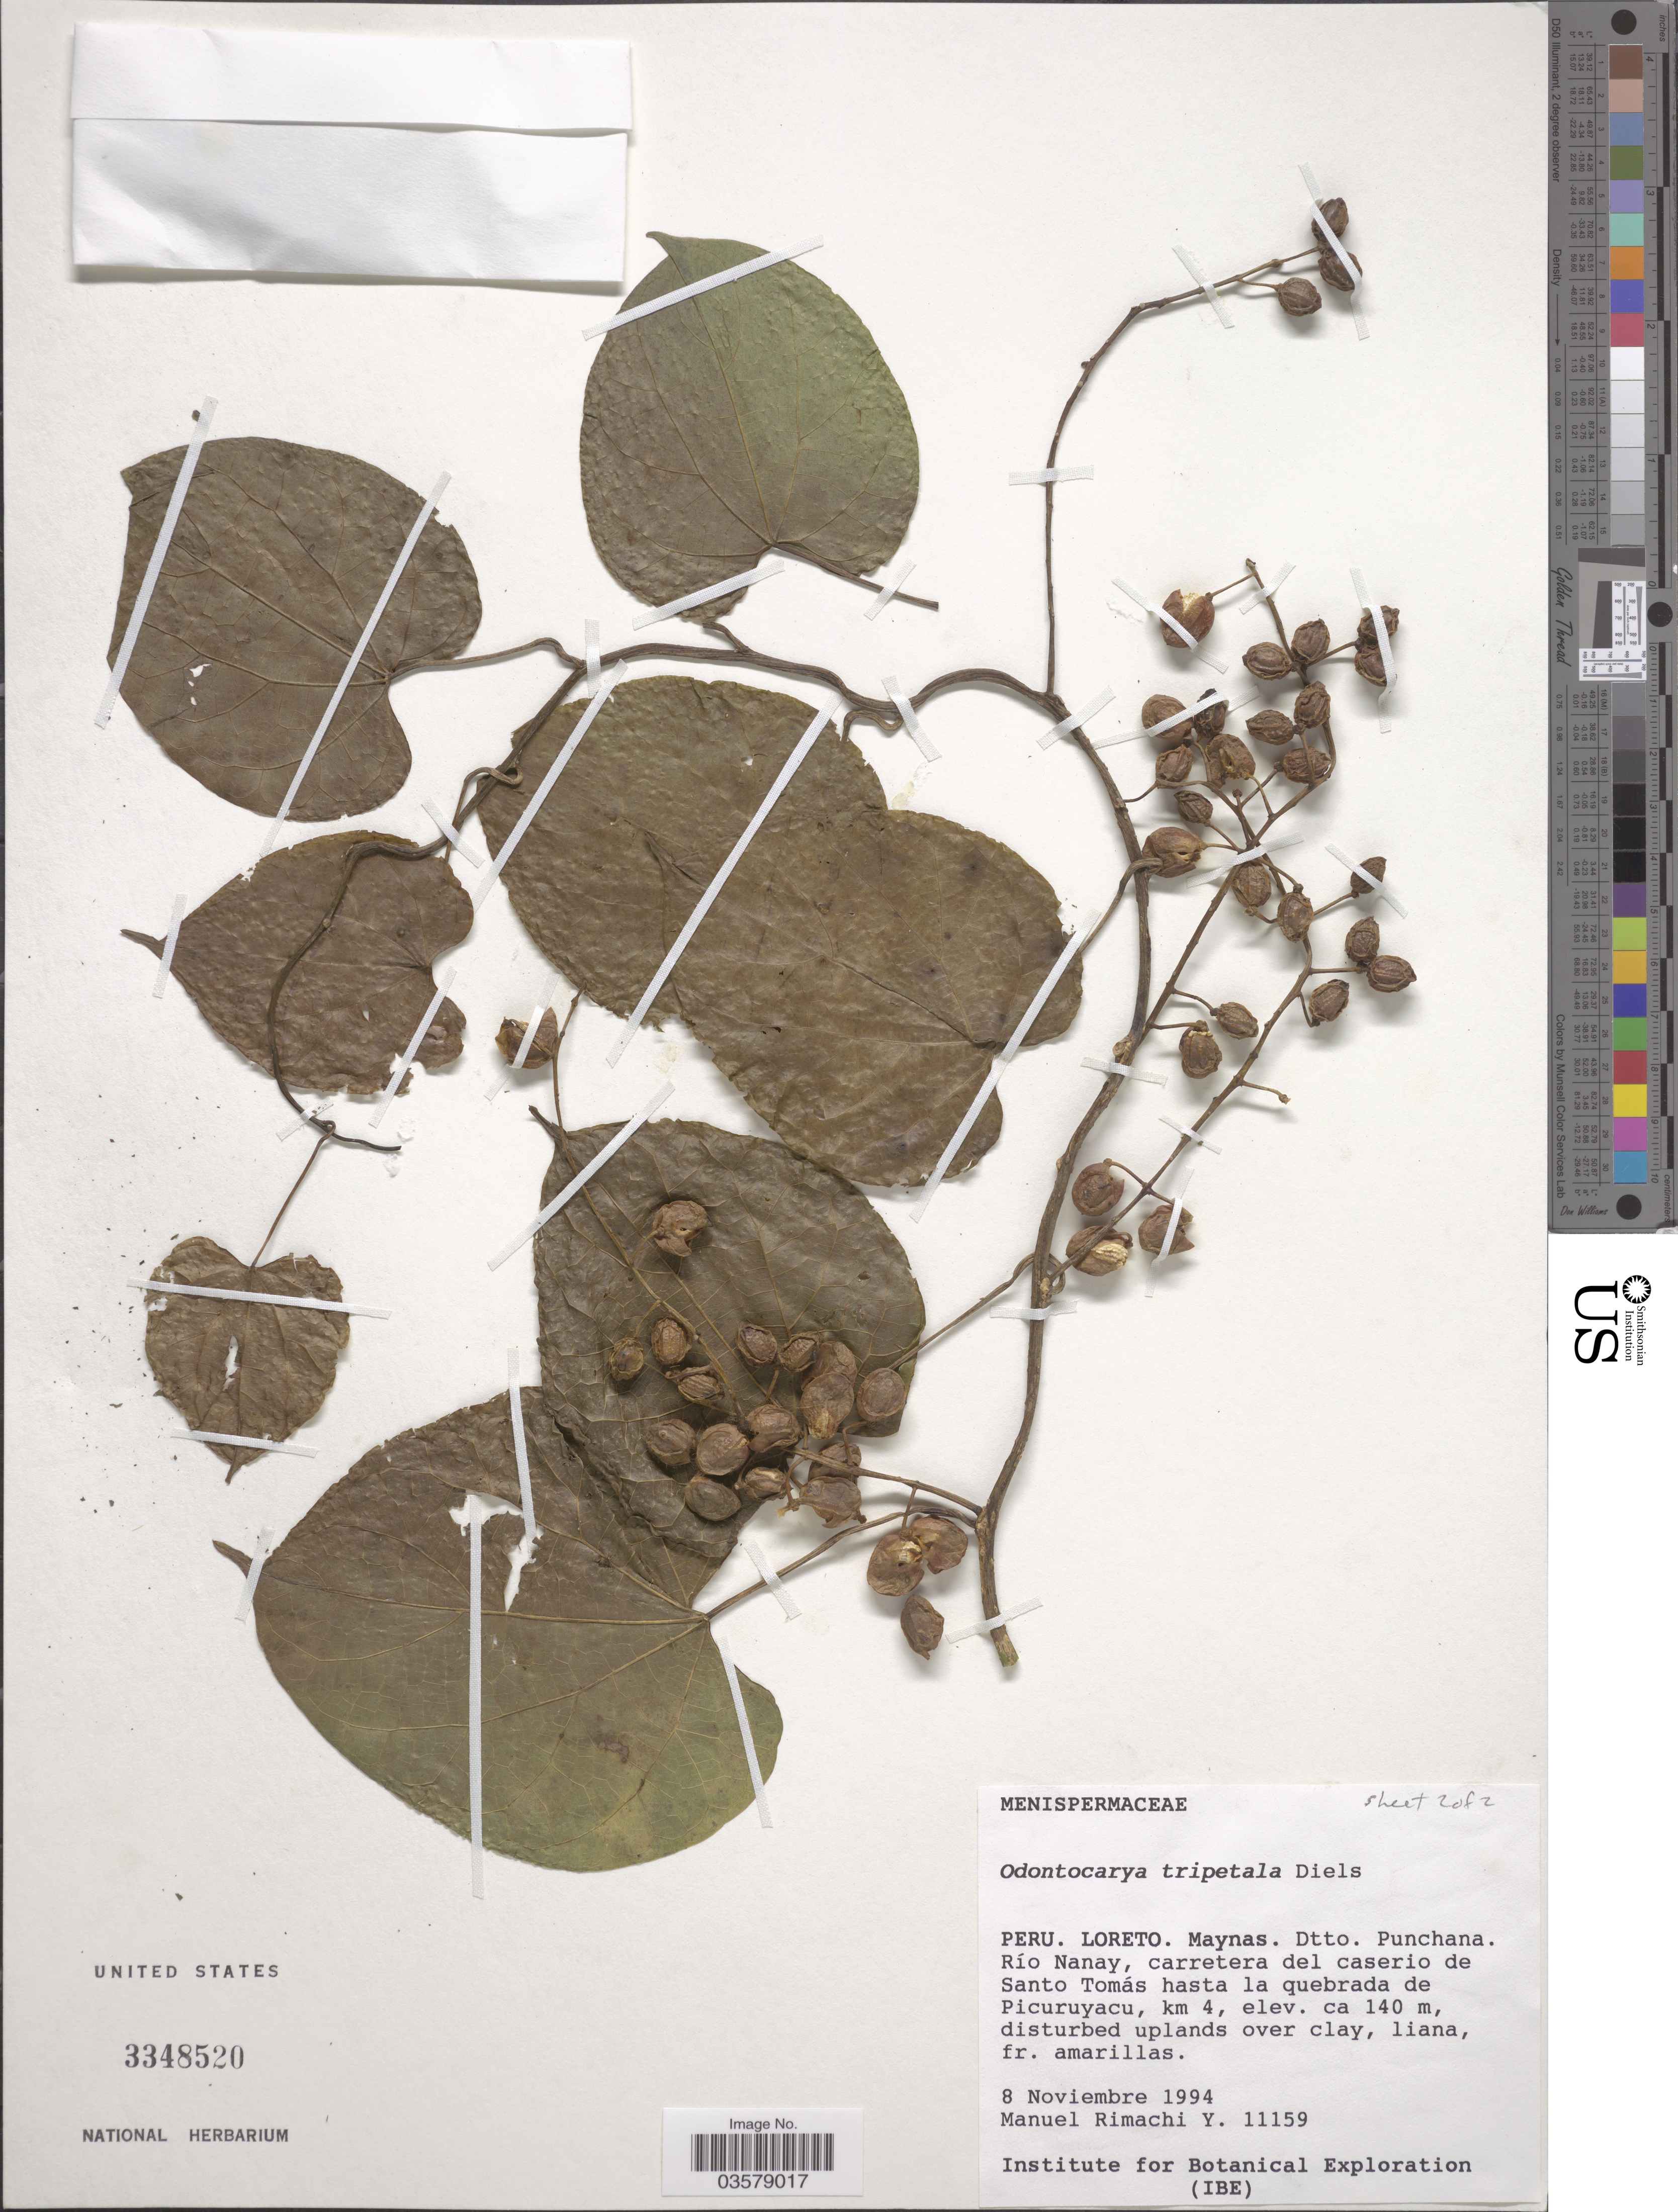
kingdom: Plantae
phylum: Tracheophyta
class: Magnoliopsida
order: Ranunculales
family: Menispermaceae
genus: Odontocarya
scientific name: Odontocarya tripetala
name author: Diels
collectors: M. Rimachi Y.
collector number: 11159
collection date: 1994-11-08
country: Peru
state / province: Loreto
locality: Maynas. Dtto. Punchana. Río Nanay, carretera del caserio de Santo Tomás hasta la quebrada de Picuruyacu, km 4.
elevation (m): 140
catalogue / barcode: US 3348520